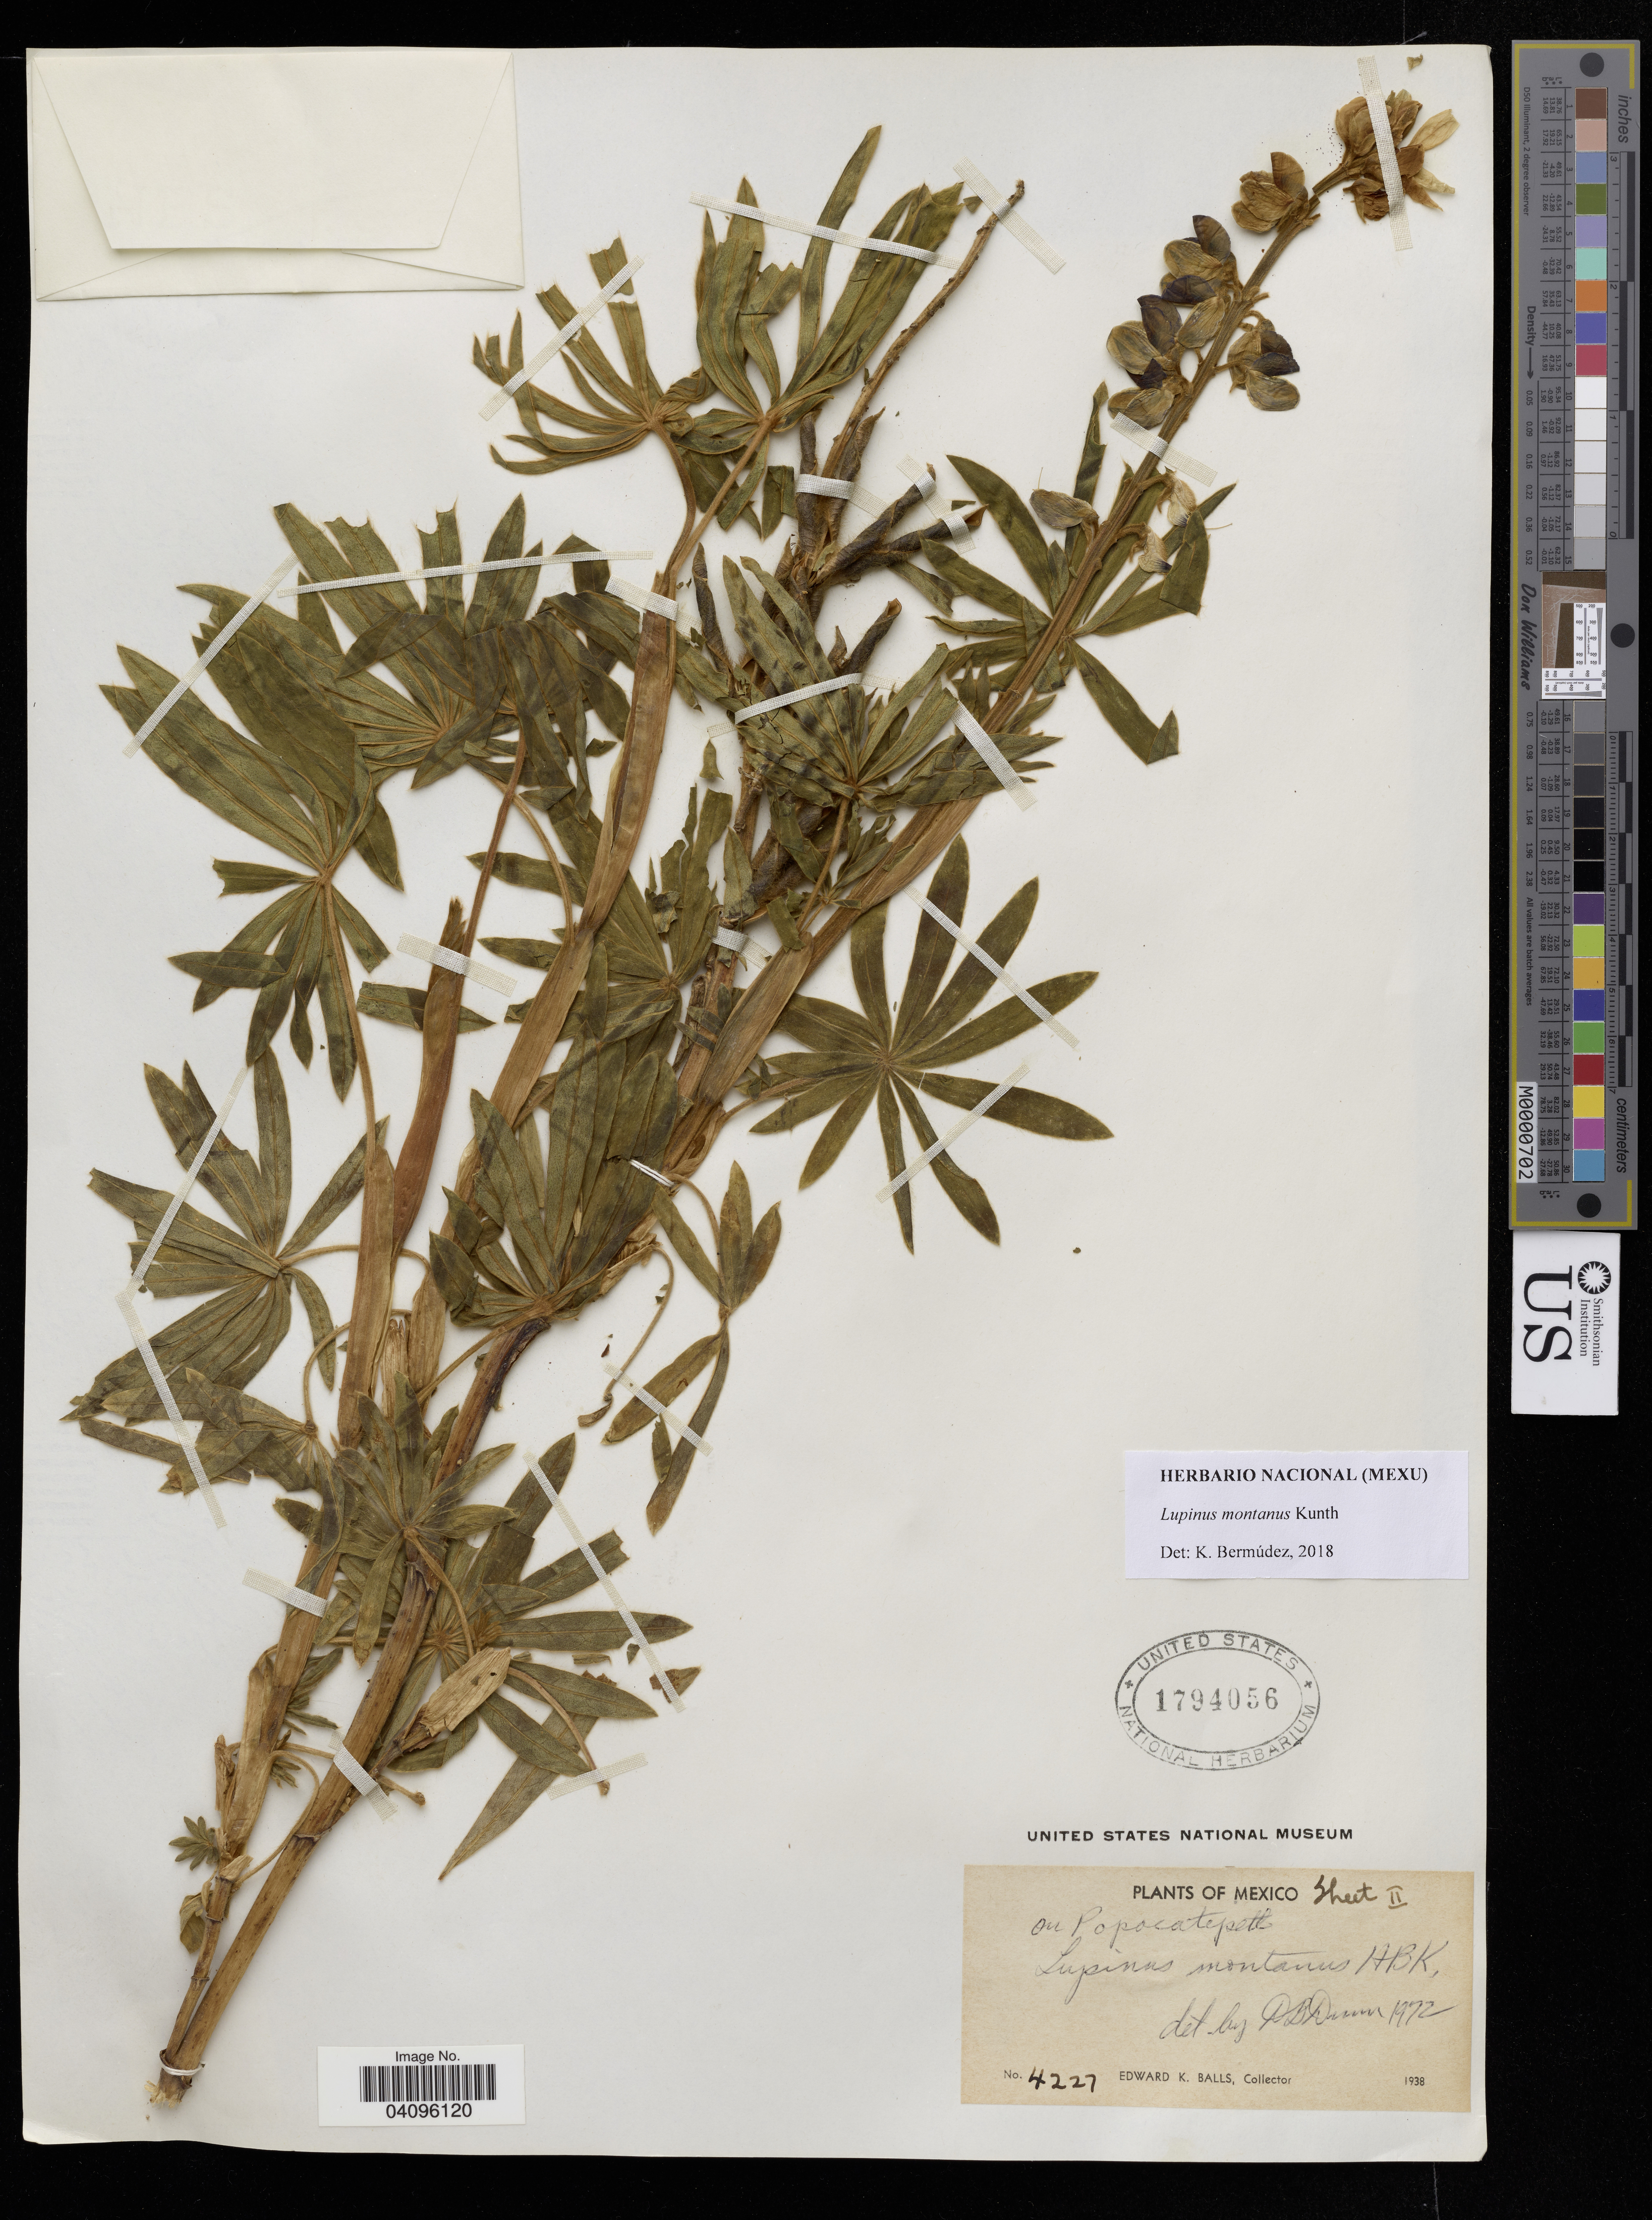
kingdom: Plantae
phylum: Tracheophyta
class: Magnoliopsida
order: Fabales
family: Fabaceae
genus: Lupinus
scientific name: Lupinus montanus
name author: Kunth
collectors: E. K. Balls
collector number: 4227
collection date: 1938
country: Mexico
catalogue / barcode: US 1794056